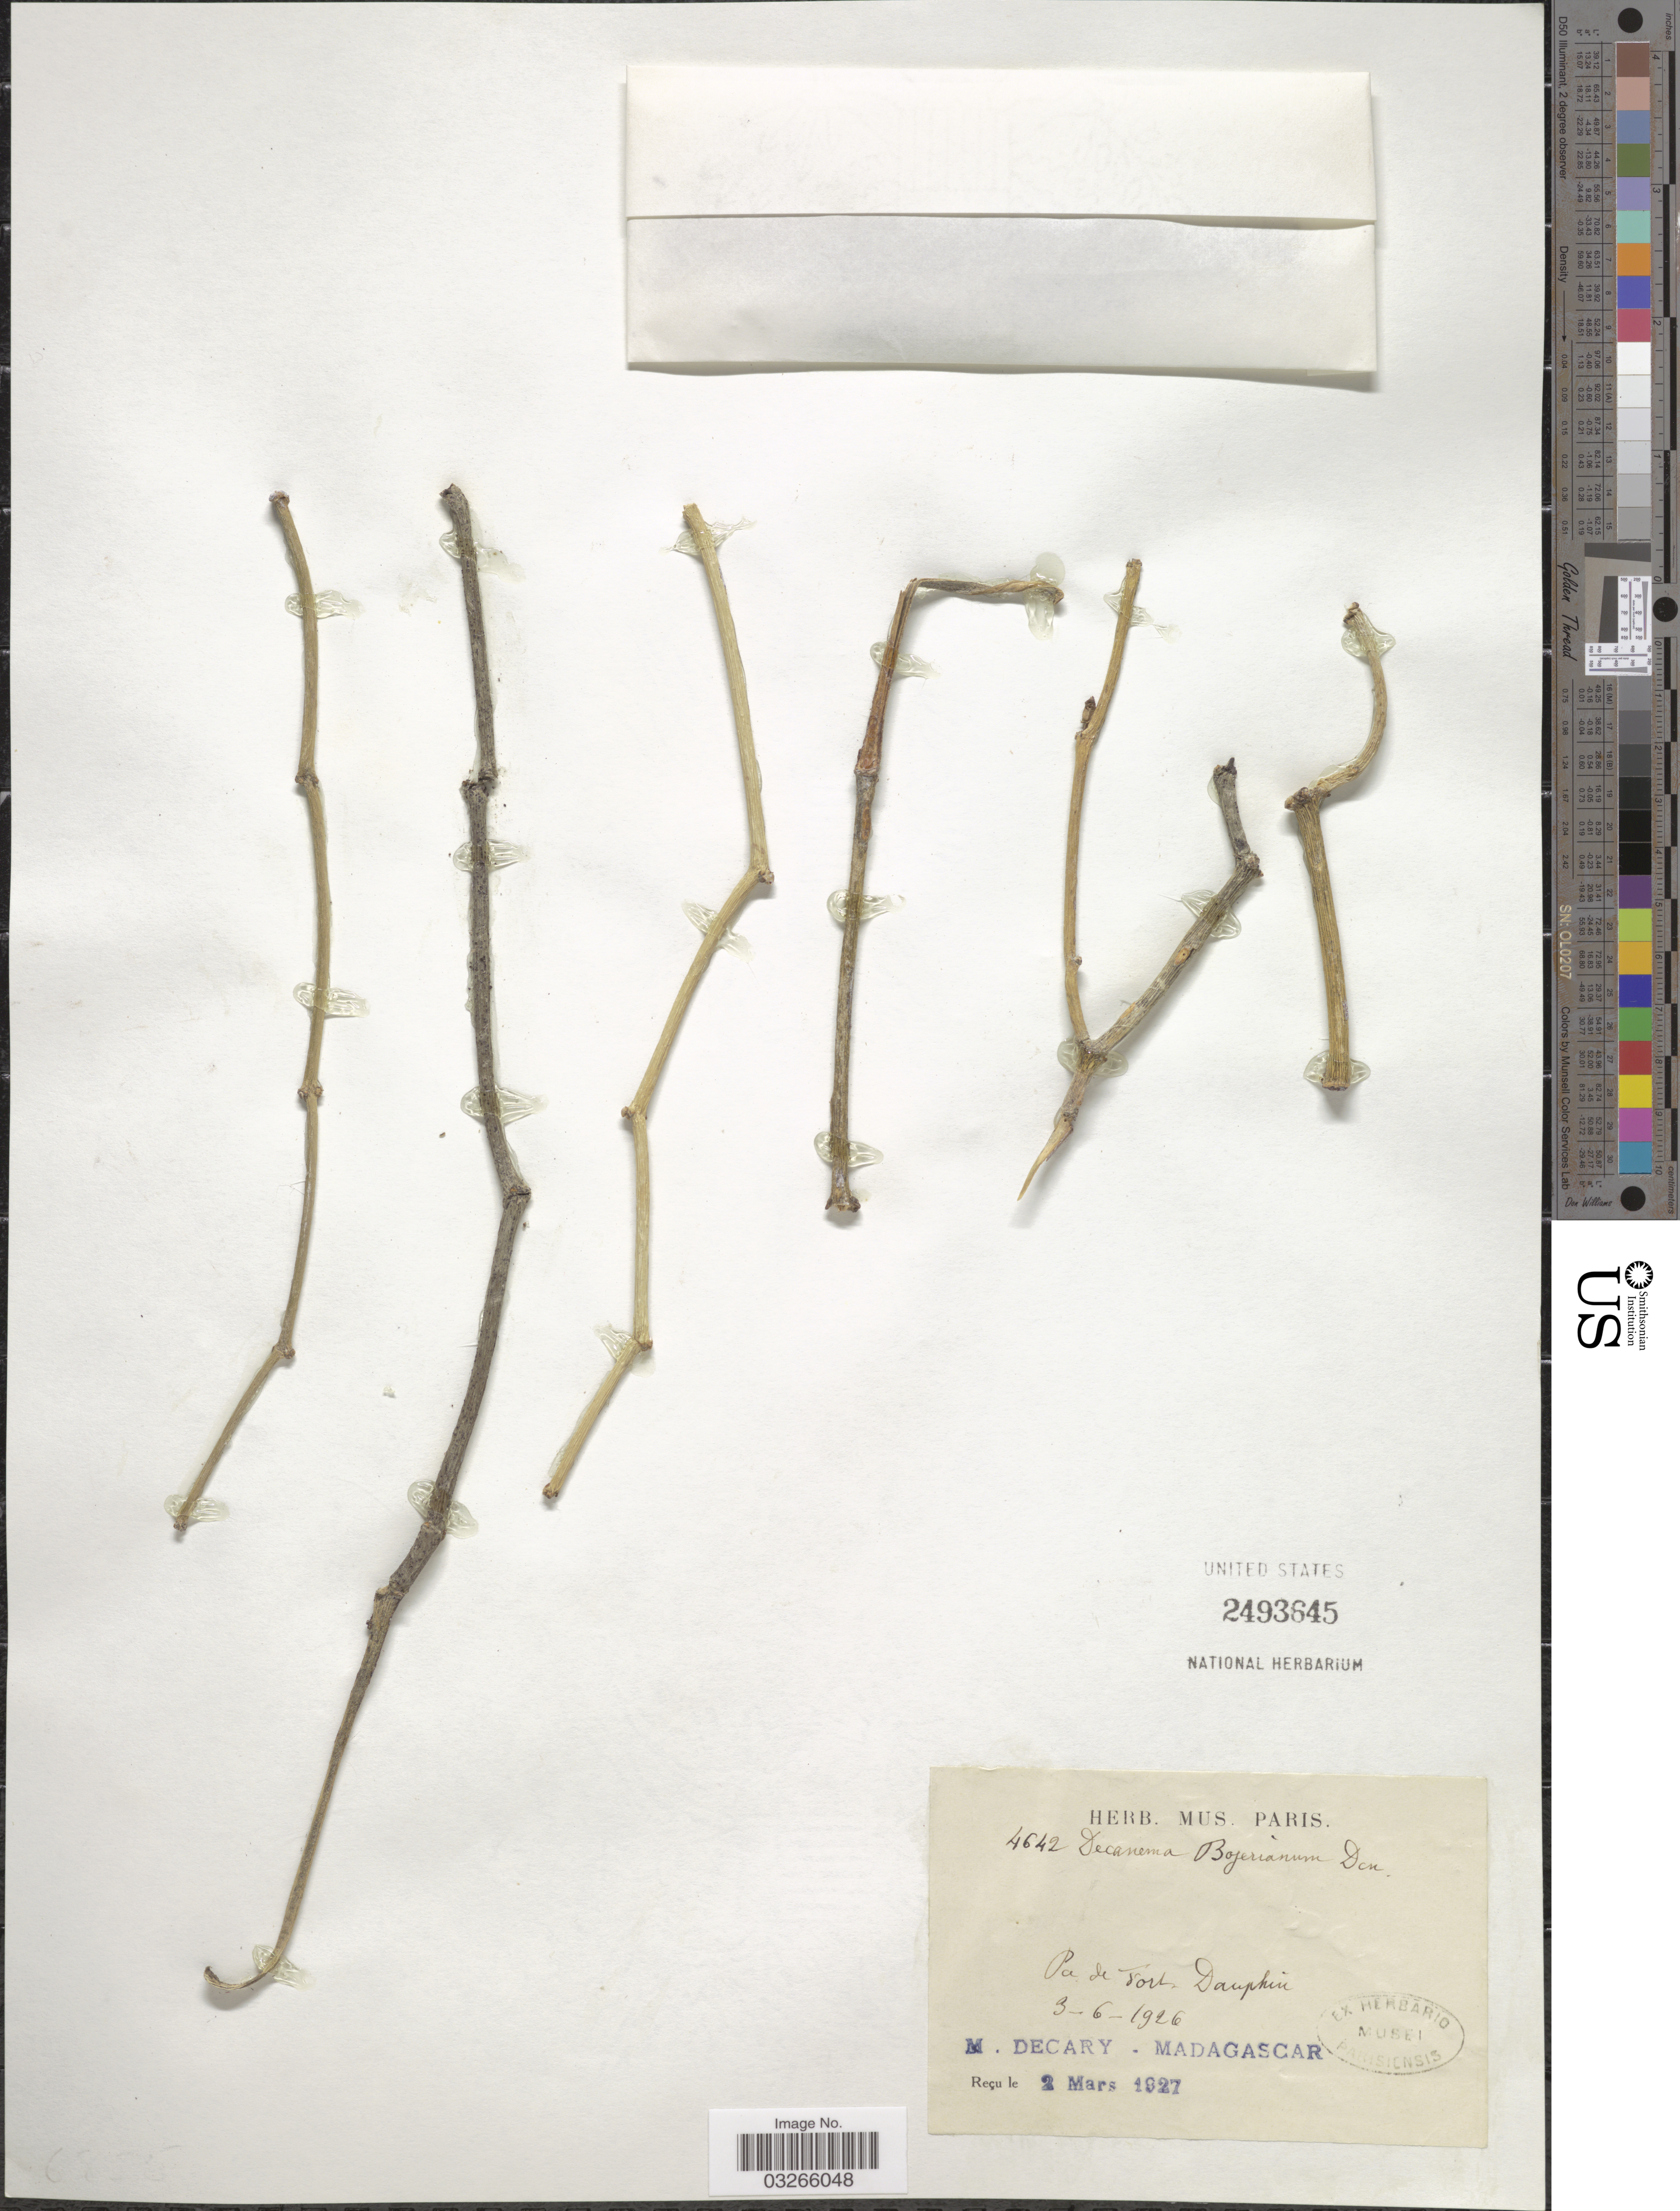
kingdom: Plantae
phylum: Tracheophyta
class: Magnoliopsida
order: Gentianales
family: Apocynaceae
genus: Decanema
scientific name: Decanema bojerianum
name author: Decne.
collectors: R. Decary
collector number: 4642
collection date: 1926-06-03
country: Madagascar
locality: Pa de Fort Dauphin.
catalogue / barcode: US 2493645